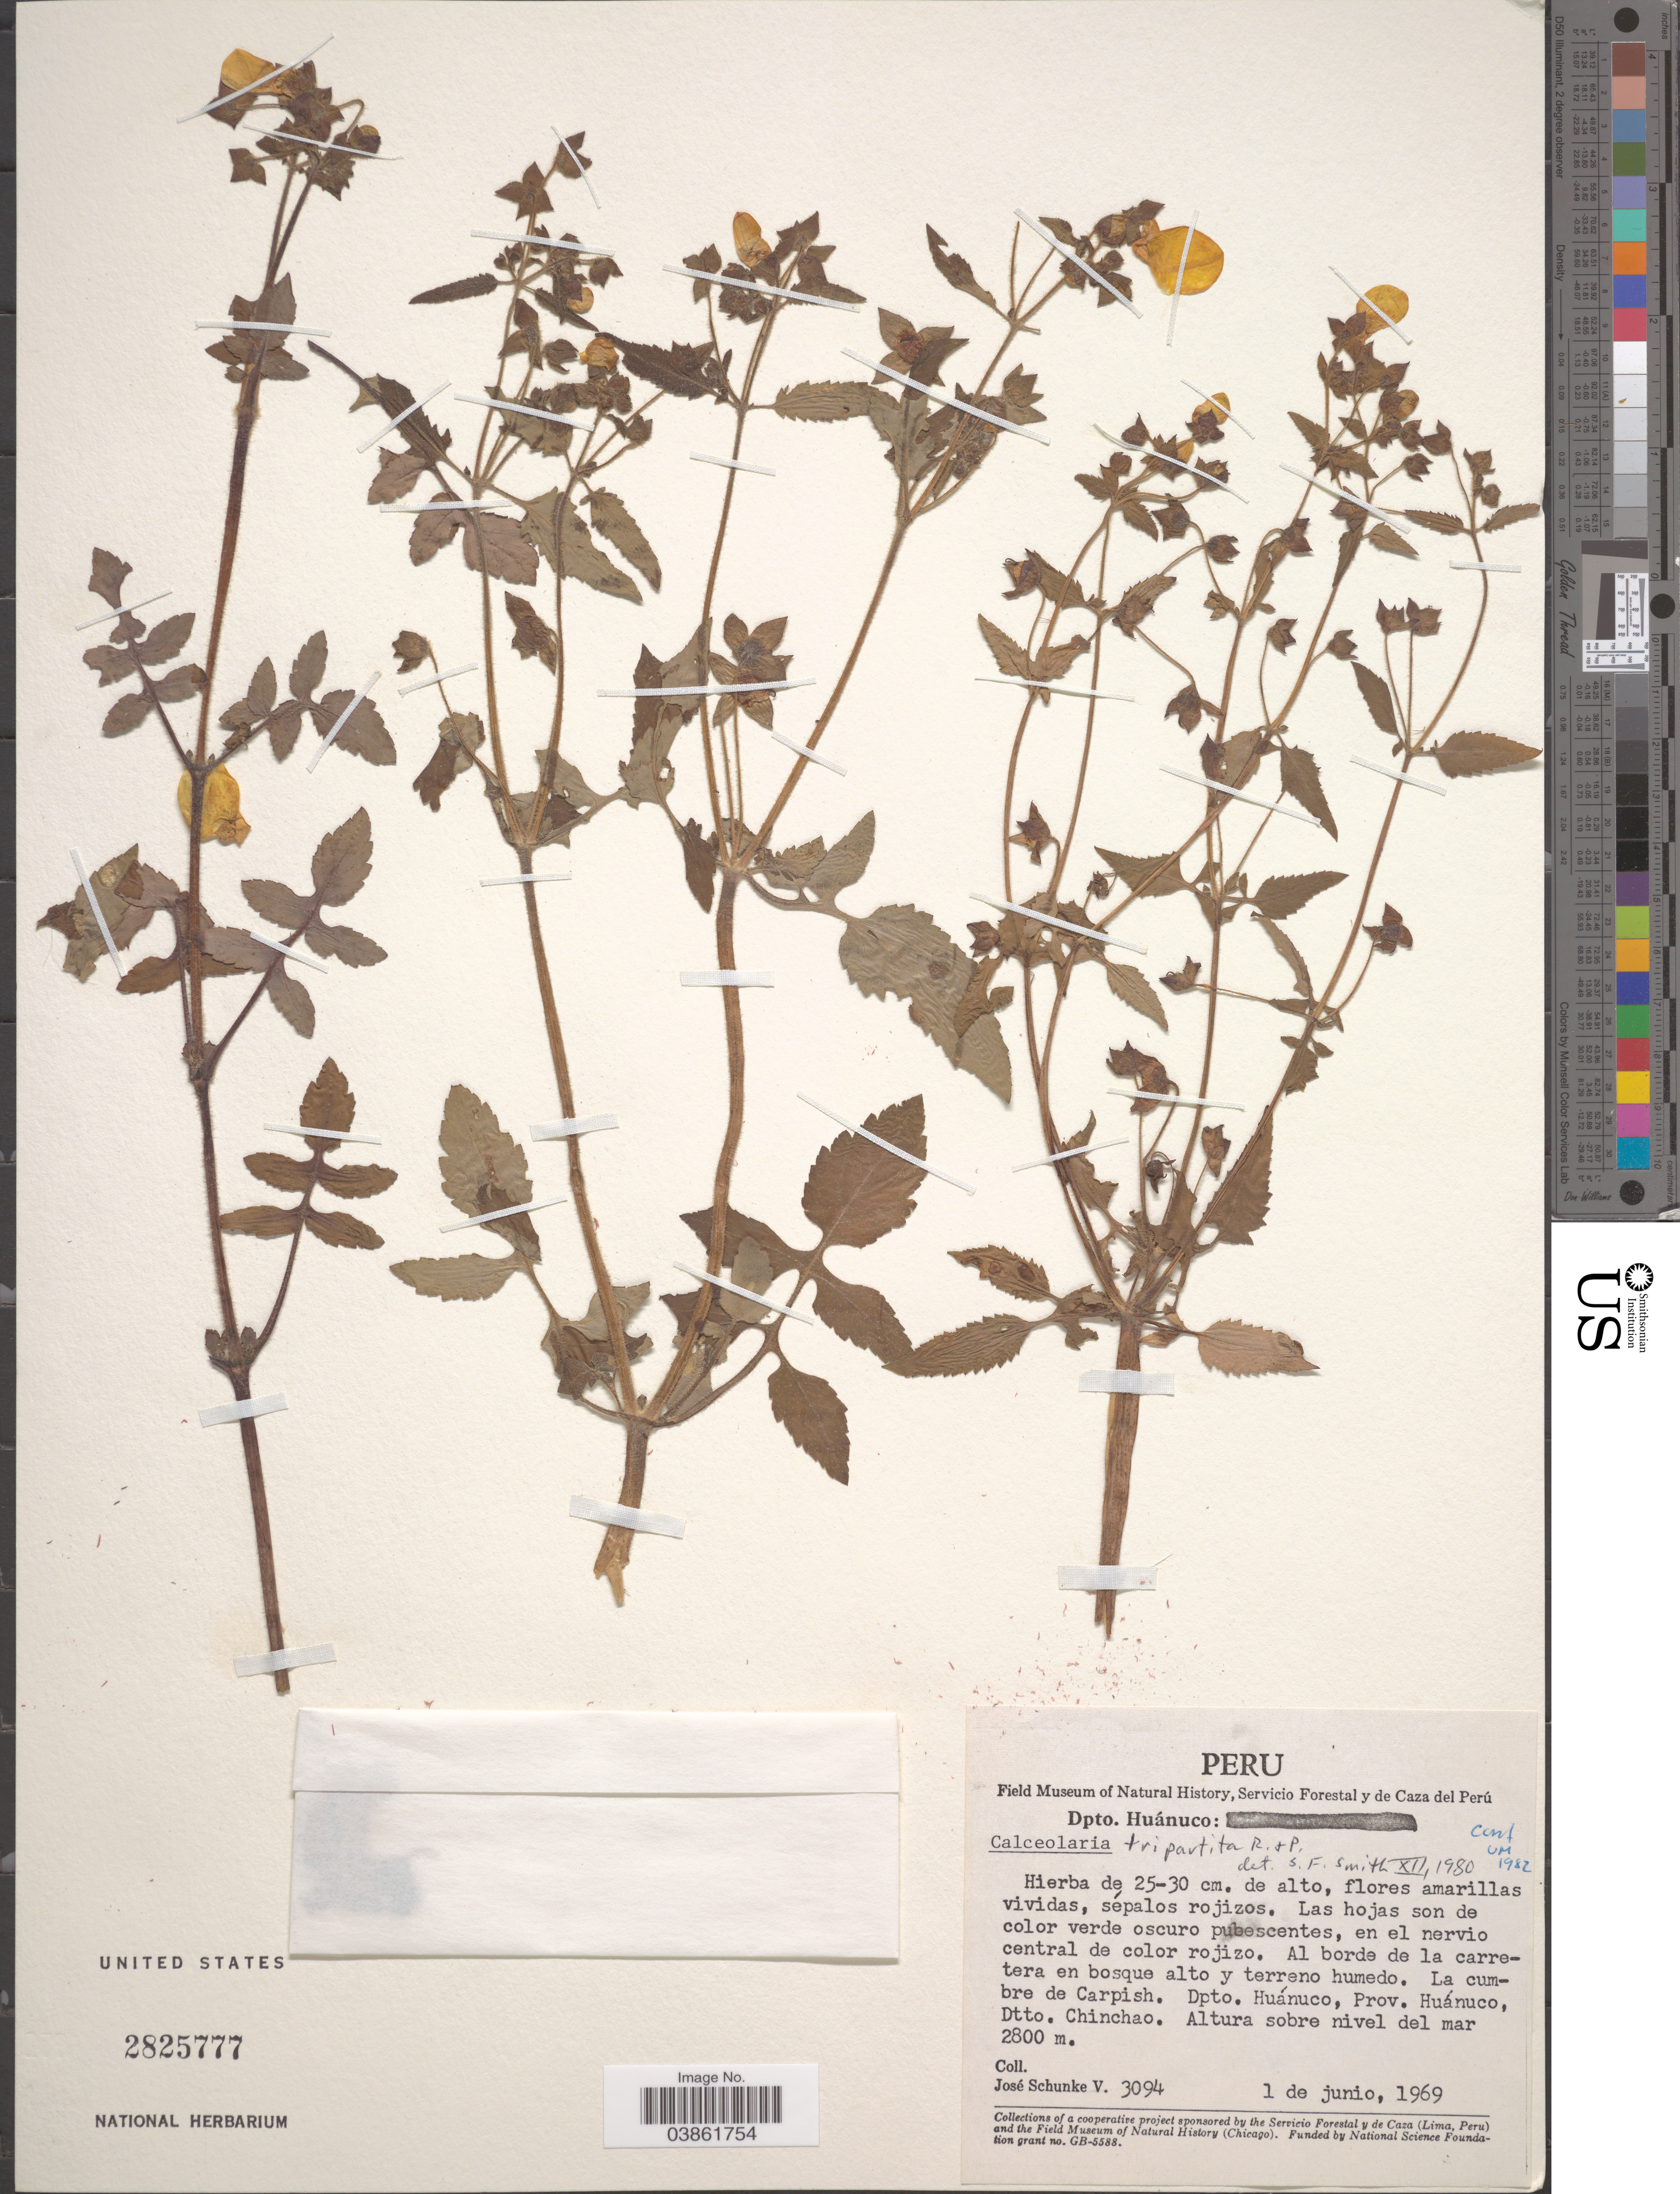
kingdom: Plantae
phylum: Tracheophyta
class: Magnoliopsida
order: Lamiales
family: Calceolariaceae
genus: Calceolaria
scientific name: Calceolaria tripartita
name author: Ruiz & Pav.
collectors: J. Schunke Vigo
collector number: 3094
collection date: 1969-06-01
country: Peru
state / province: Huánuco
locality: La cumbre de Carpish. Dpto. Huánuco. Prov. Huánuco, Dtto. Chinchao.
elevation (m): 2800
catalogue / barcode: US 2825777